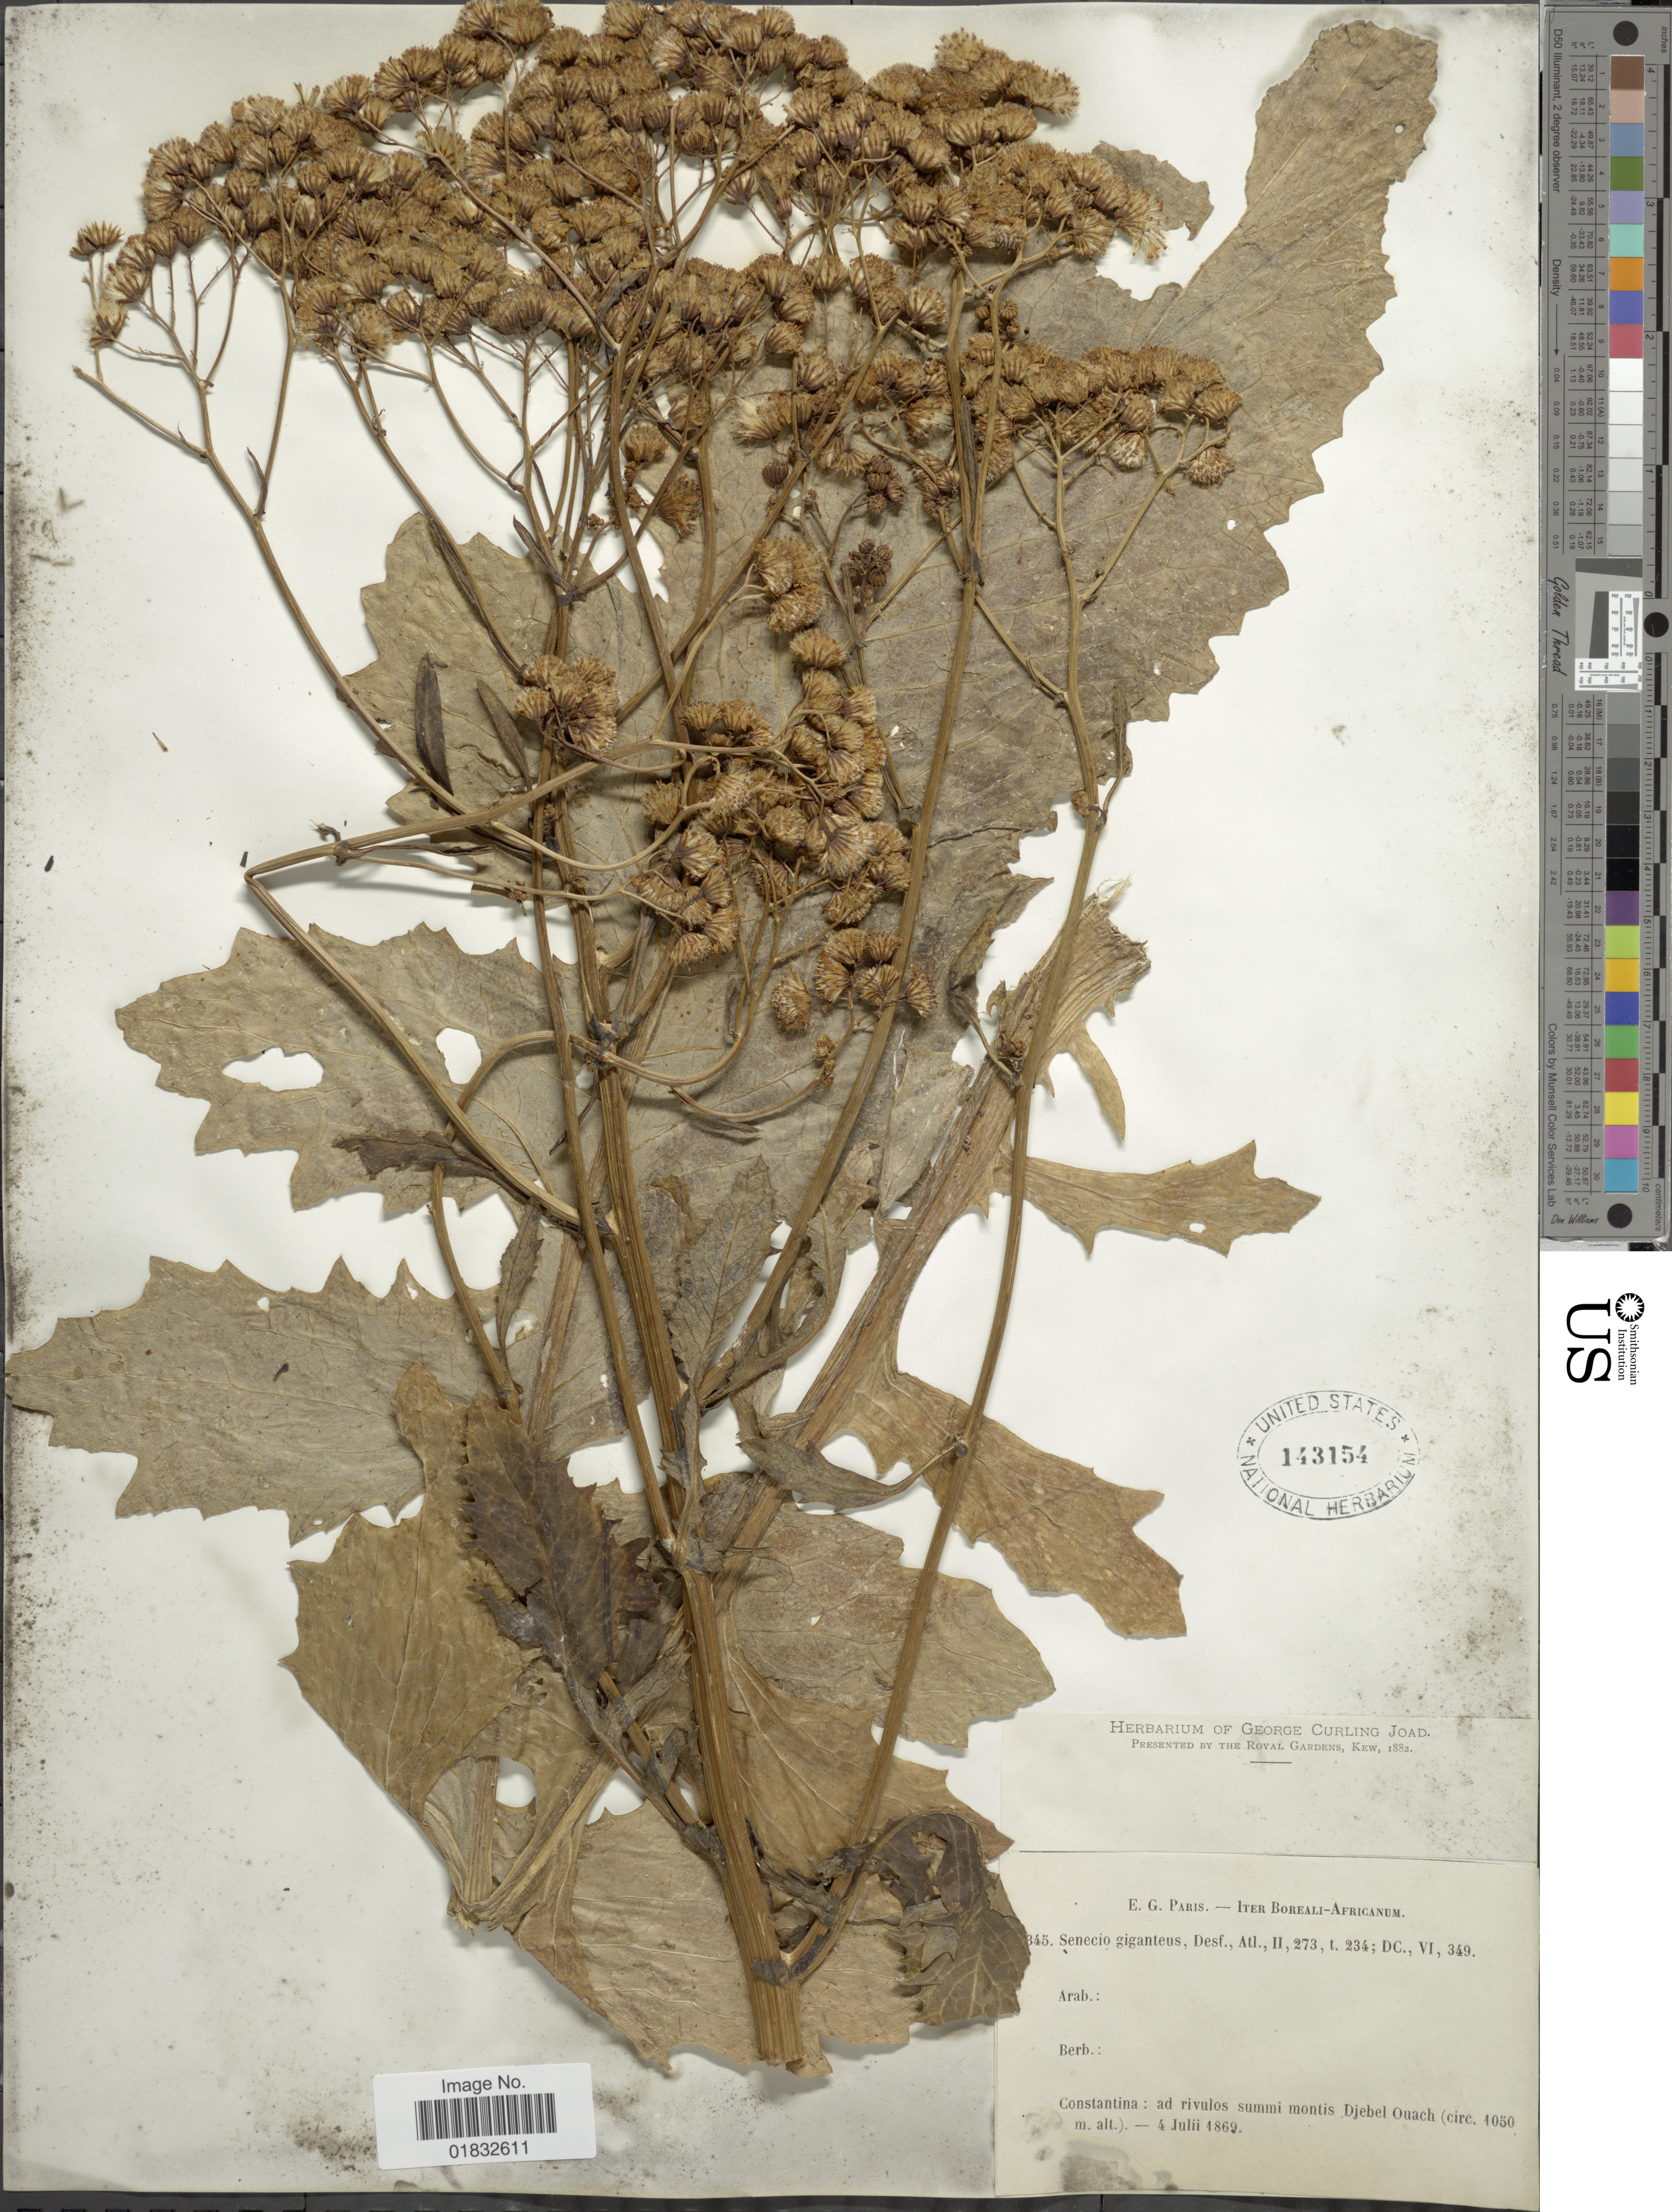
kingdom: Plantae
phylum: Tracheophyta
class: Magnoliopsida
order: Asterales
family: Asteraceae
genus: Jacobaea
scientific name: Jacobaea gigantea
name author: (Desf.) Pelser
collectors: Paris, E.G.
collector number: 345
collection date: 1869-07-04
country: Algeria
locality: Constantina: ad rivulos summi montis Djebel Ouach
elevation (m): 1050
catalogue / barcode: US 143154